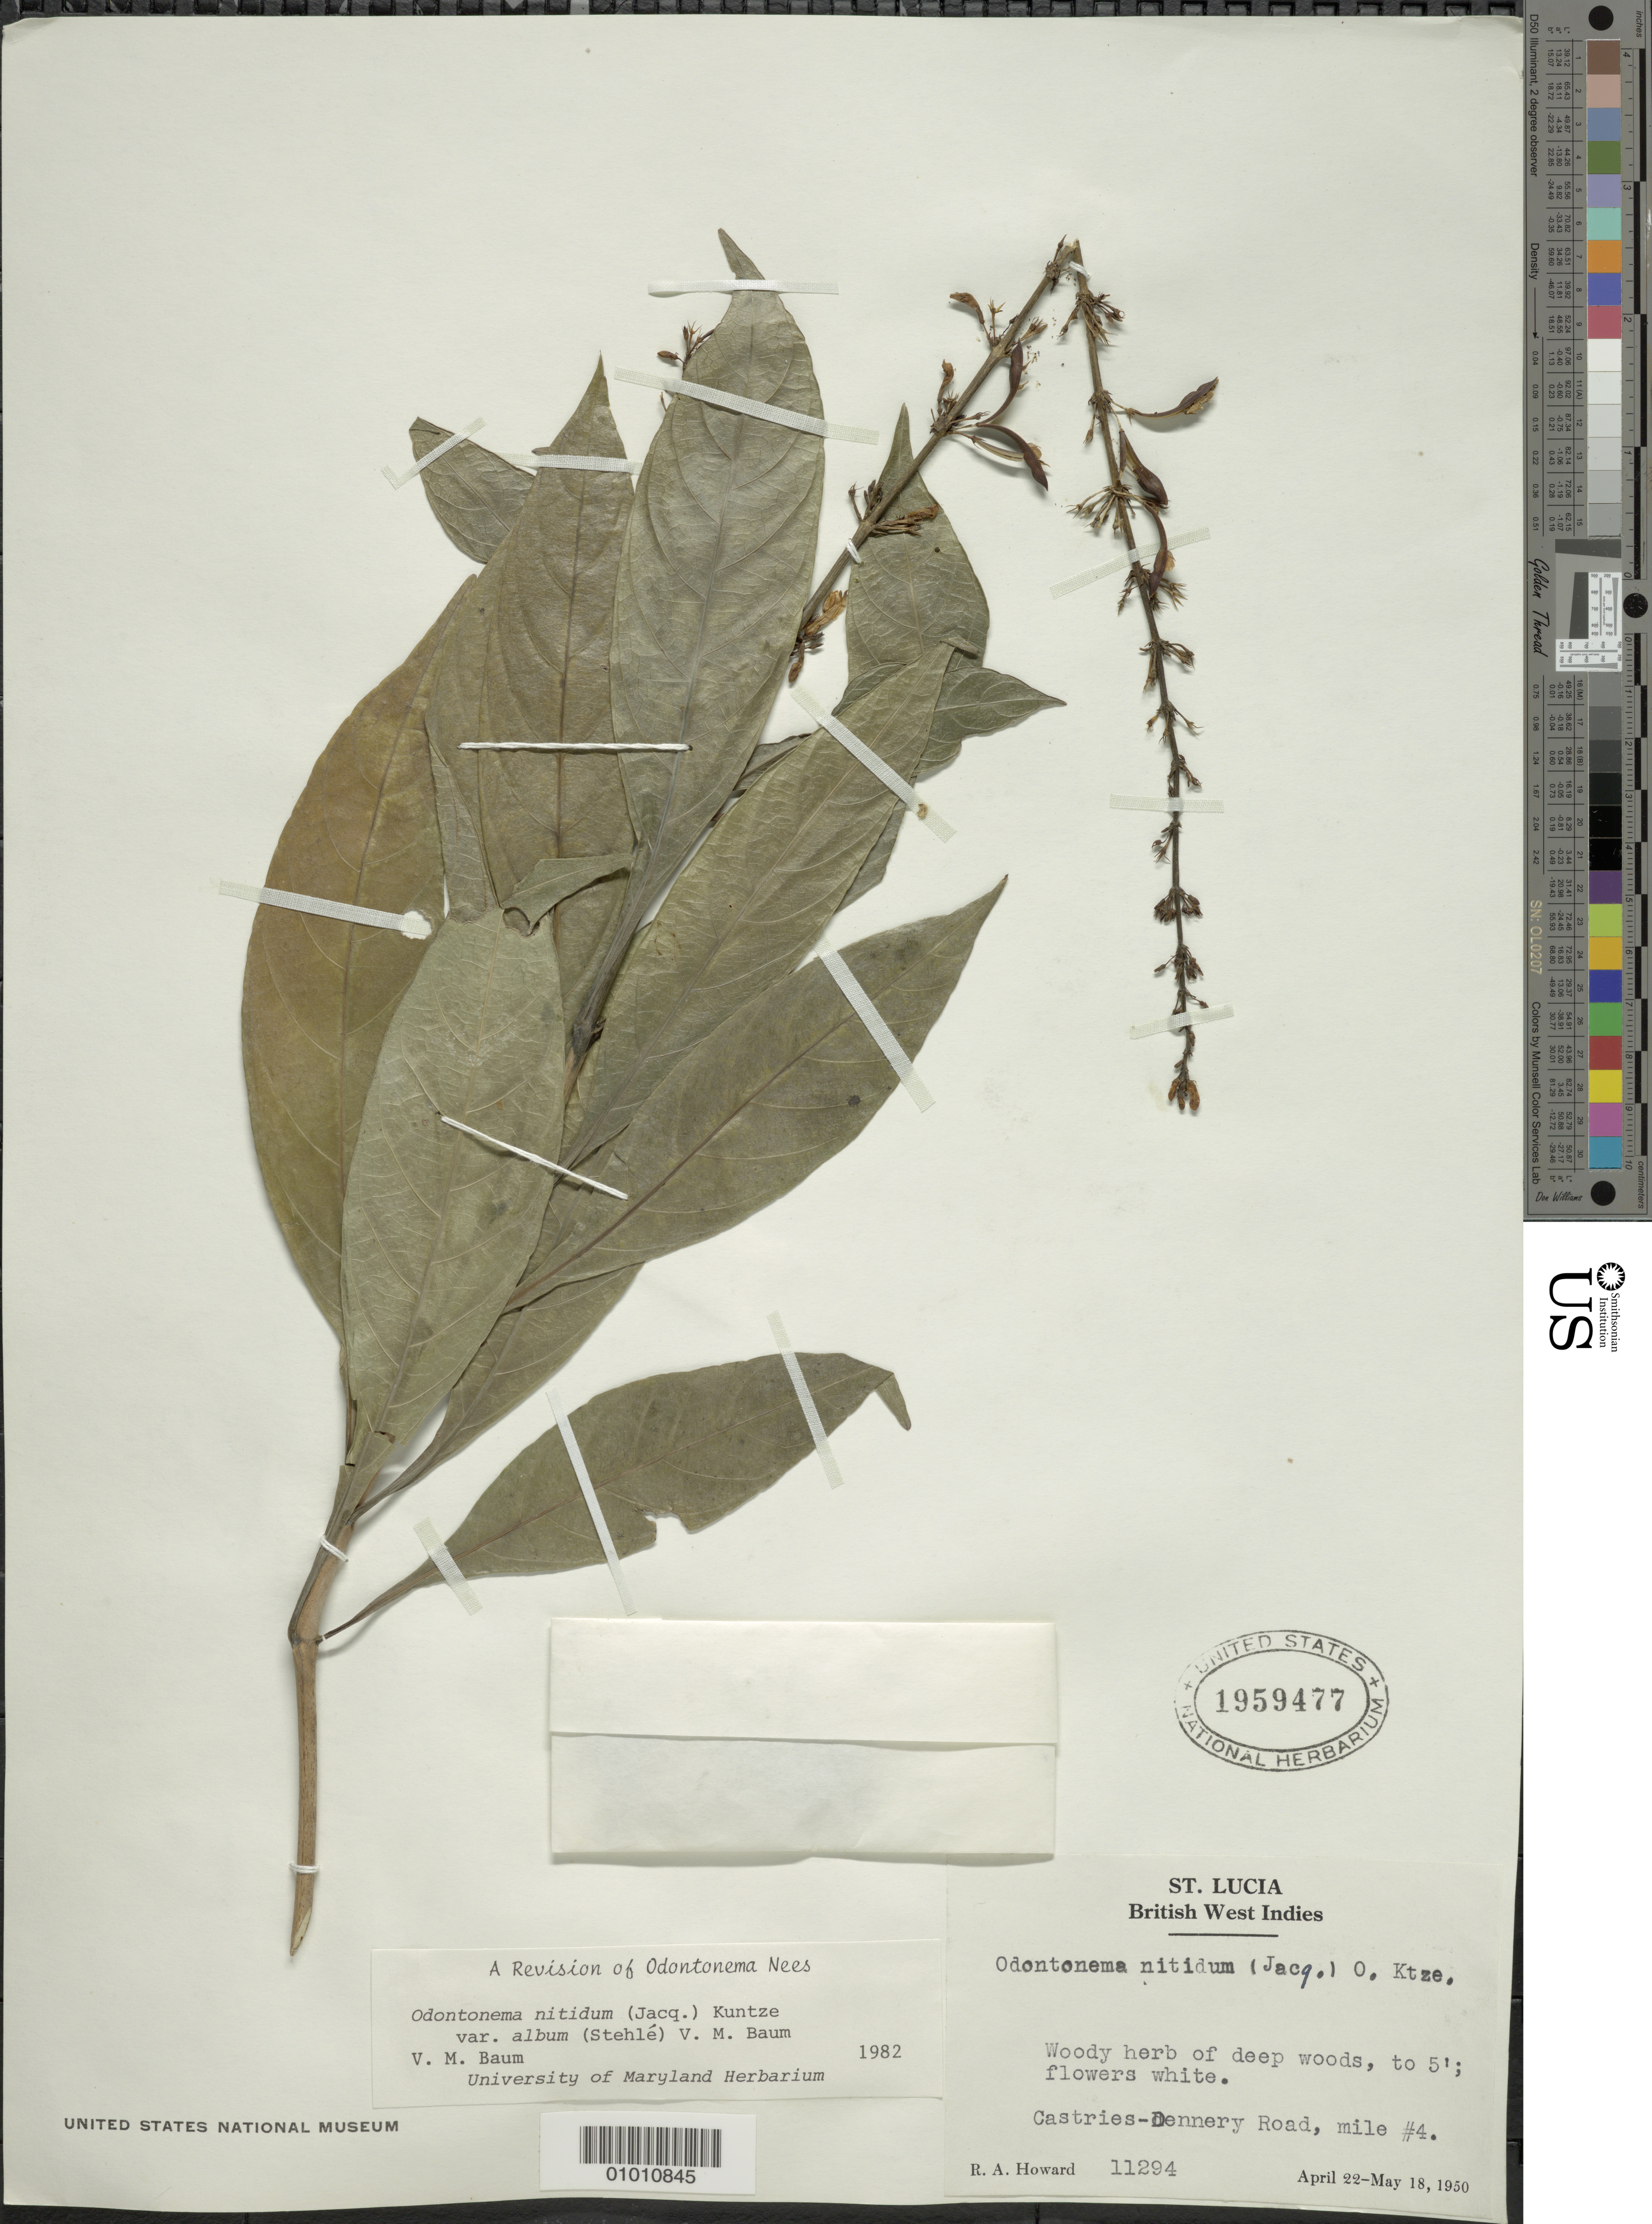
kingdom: Plantae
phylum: Tracheophyta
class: Magnoliopsida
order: Lamiales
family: Acanthaceae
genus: Odontonema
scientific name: Odontonema nitidum var. album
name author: (Stehlé) V.M. Baum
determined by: Baum, V. M.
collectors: R. A. Howard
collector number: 11294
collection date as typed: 22 Apr 1950 to 18 May 1950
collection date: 1950-04-22/1950-05-18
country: St. Lucia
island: St. Lucia I.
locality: Castries-Dennery Road, mile #4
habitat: Deep woods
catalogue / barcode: US 1959477